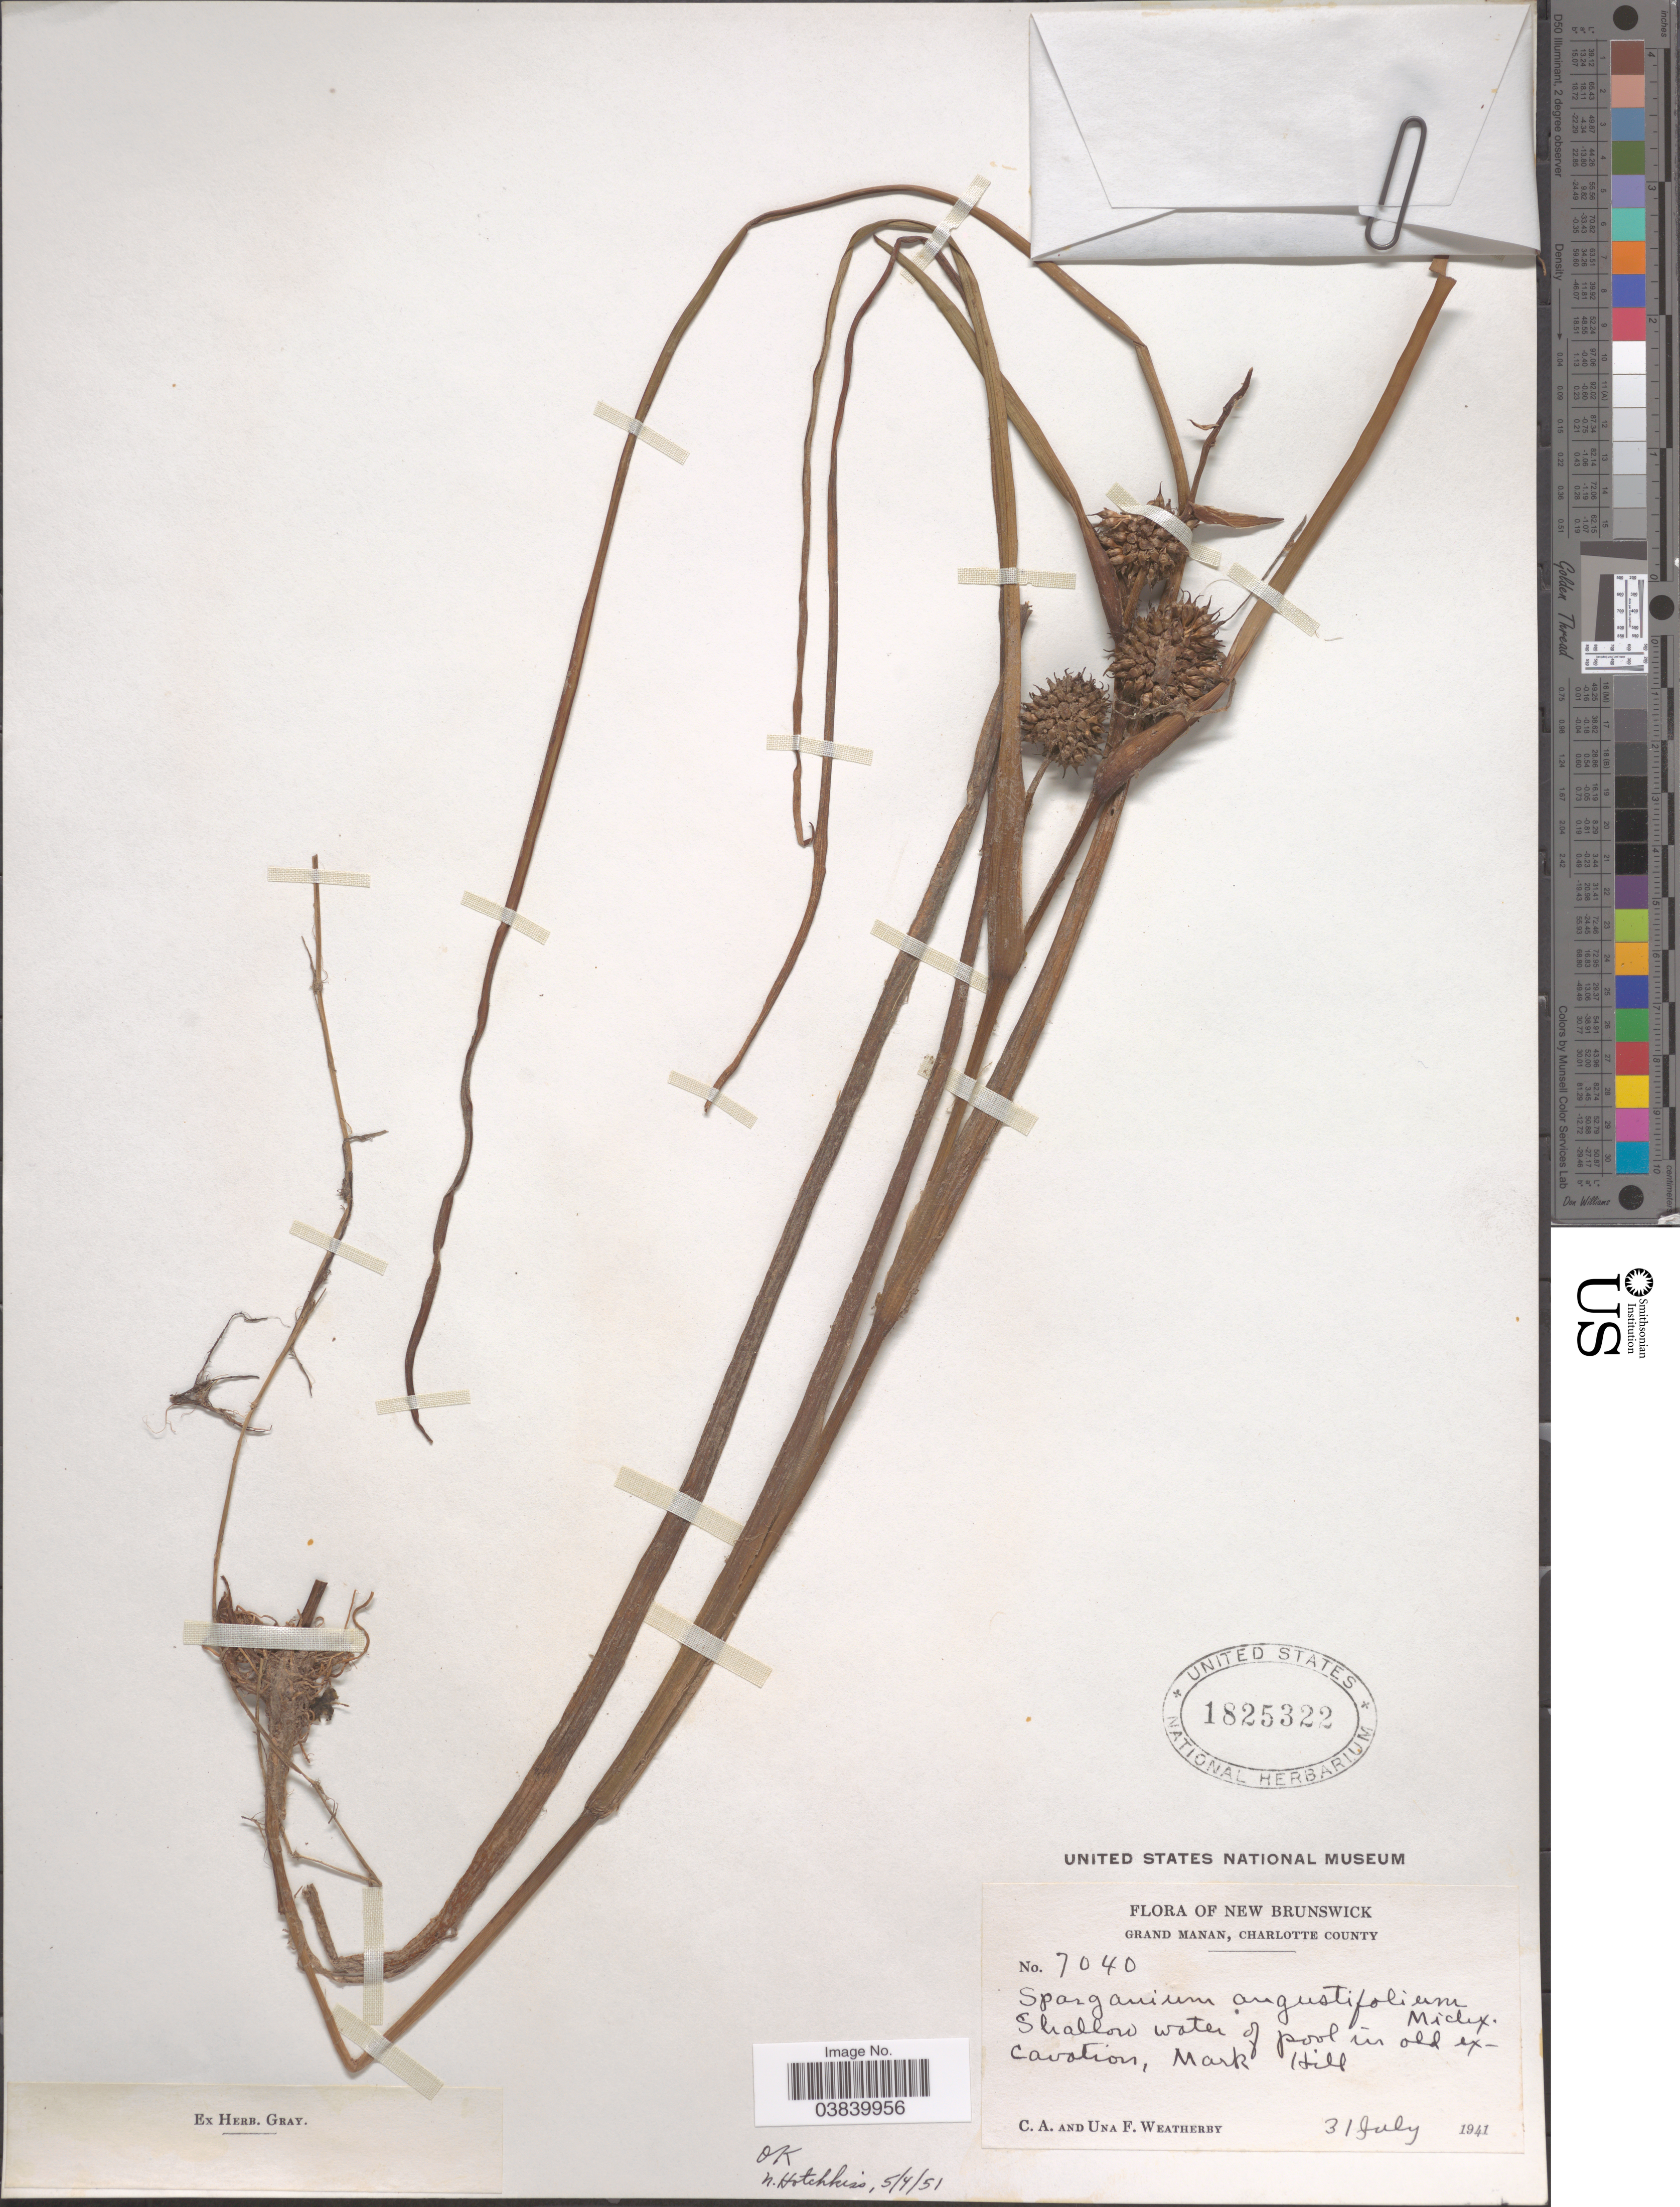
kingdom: Plantae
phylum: Tracheophyta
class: Liliopsida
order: Poales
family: Typhaceae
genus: Sparganium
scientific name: Sparganium angustifolium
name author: Michx.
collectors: C. A. Weatherby & U. Weatherby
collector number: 7040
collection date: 1941-07-31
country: Canada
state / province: New Brunswick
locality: Grand Manan, Charlotte County. Shallow water of pool in old excavation, Mark Hill.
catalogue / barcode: US 1825322